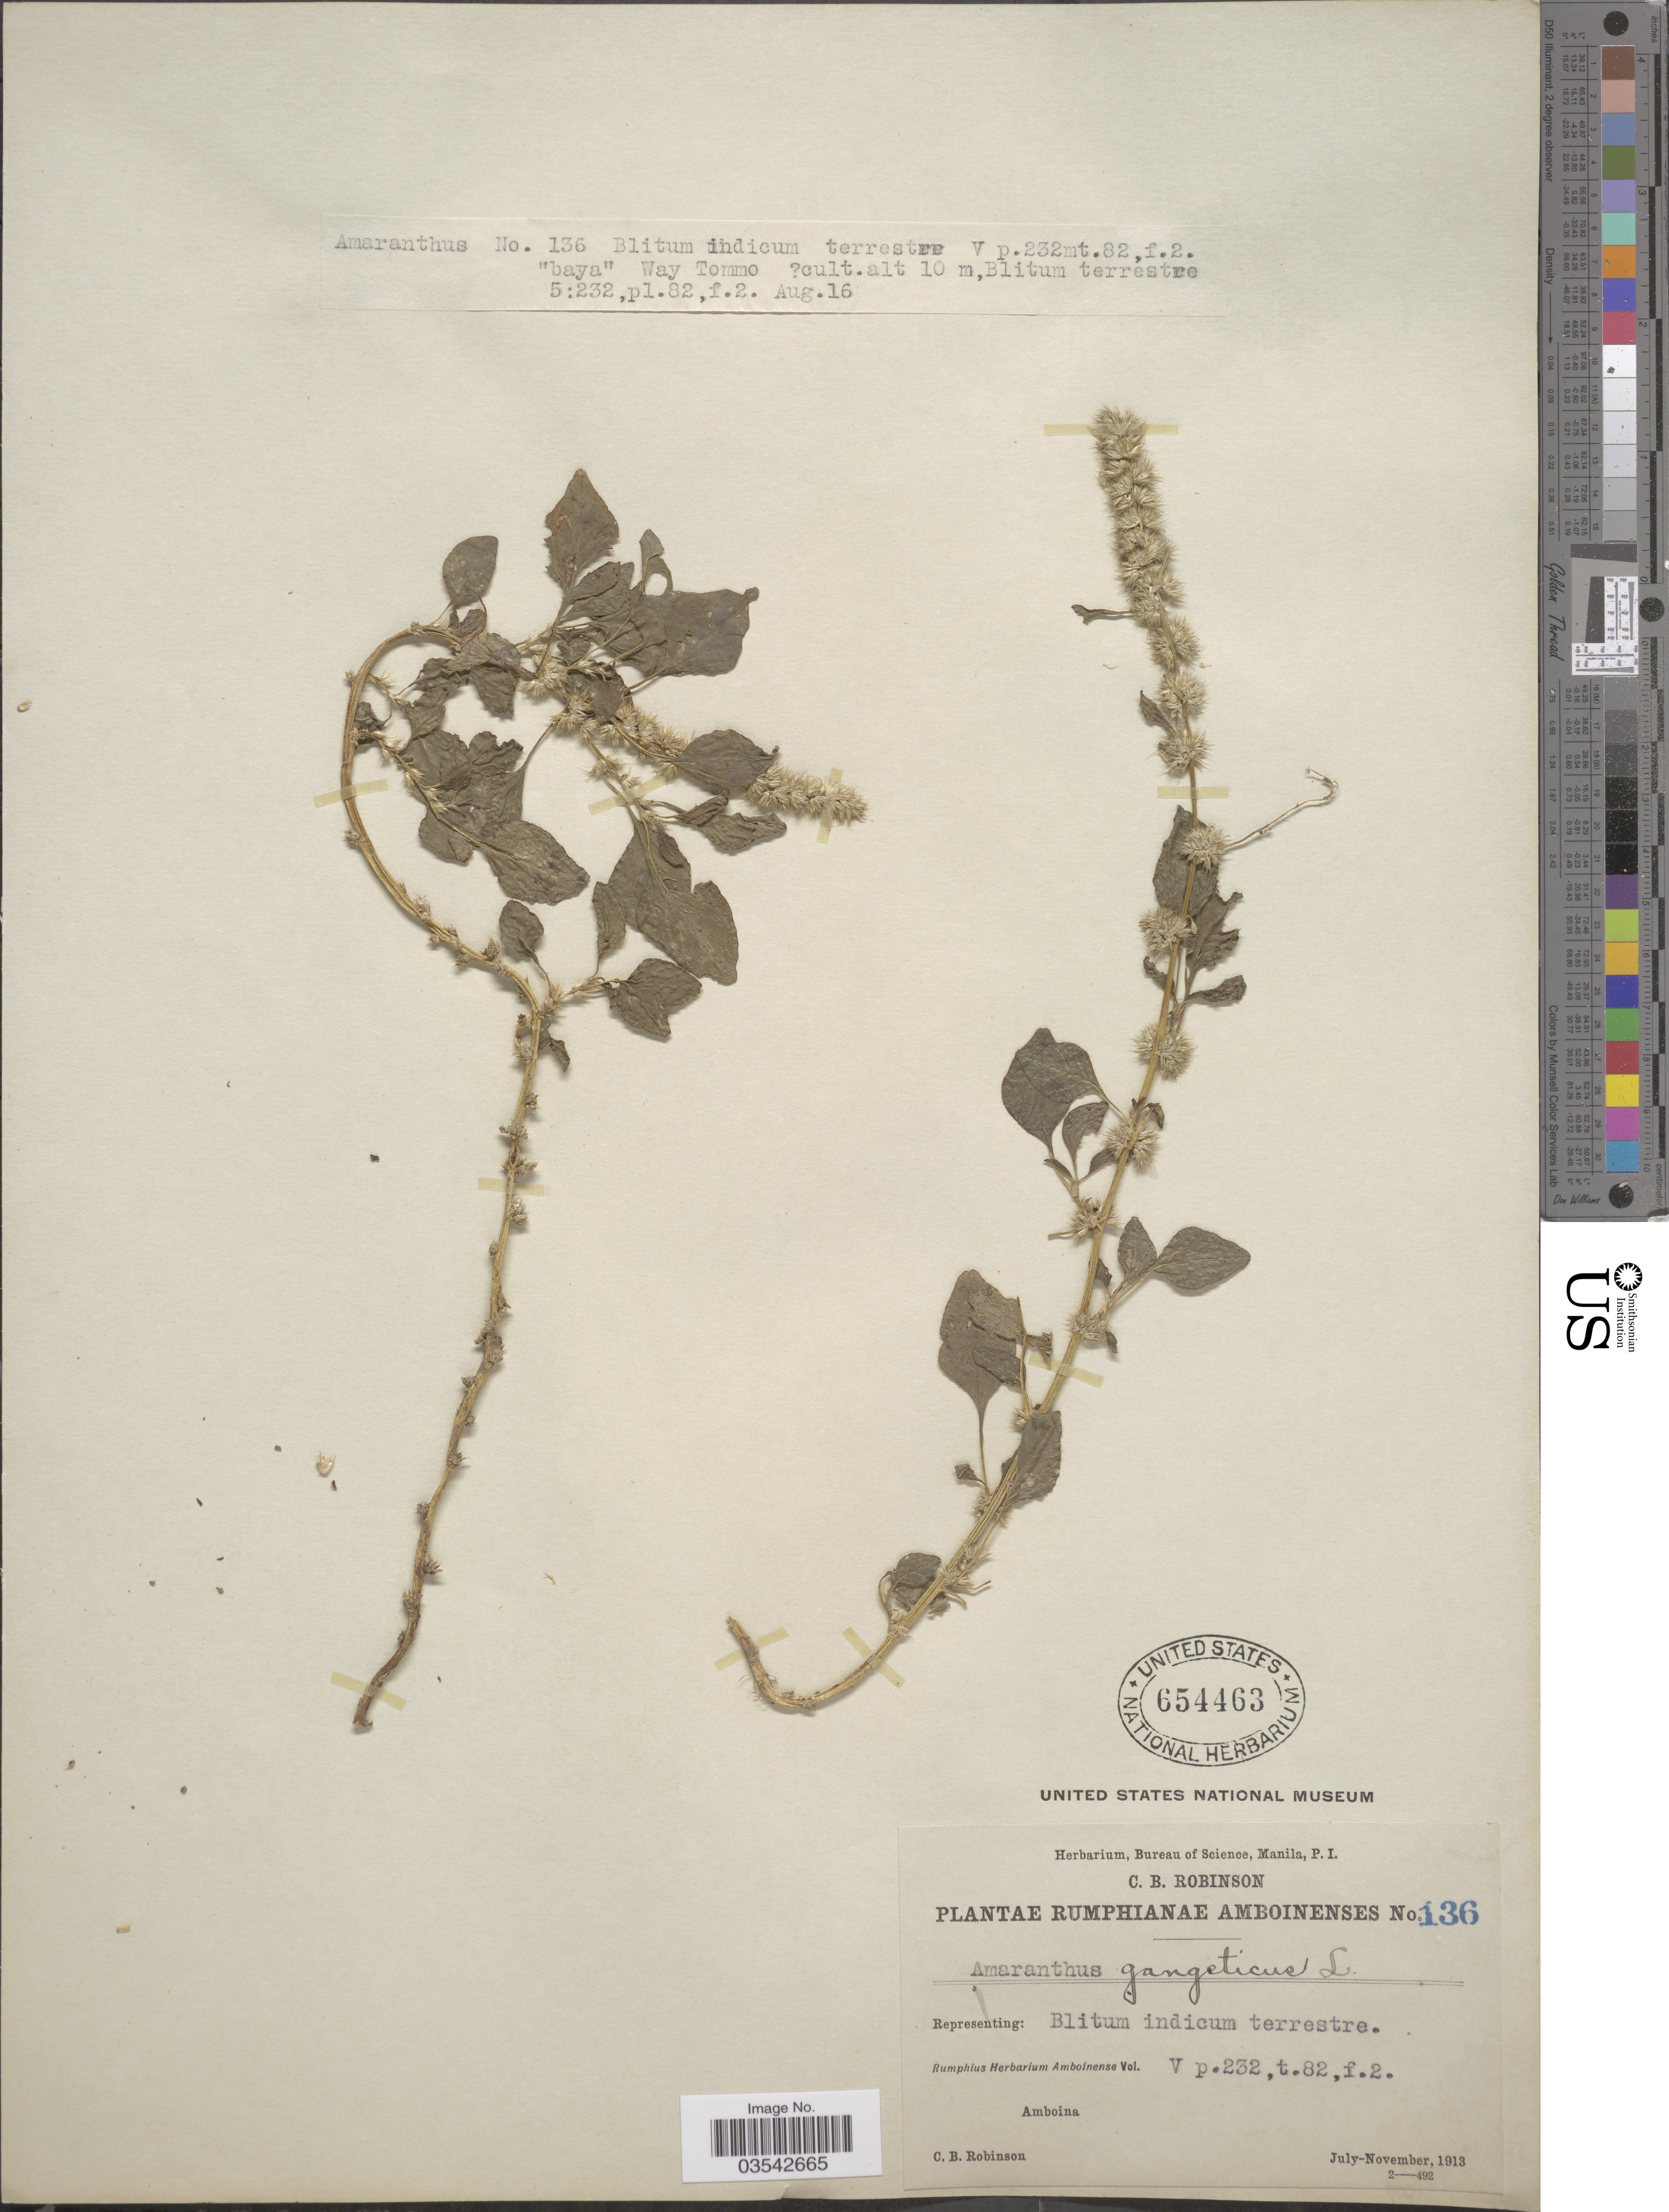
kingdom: Plantae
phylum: Tracheophyta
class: Magnoliopsida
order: Caryophyllales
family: Amaranthaceae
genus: Amaranthus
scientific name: Amaranthus tricolor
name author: L.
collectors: C. Robinson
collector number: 136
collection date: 1913-08-16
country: Indonesia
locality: Amboina. "Baya" Way Tommo.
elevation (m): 10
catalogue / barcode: US 654463